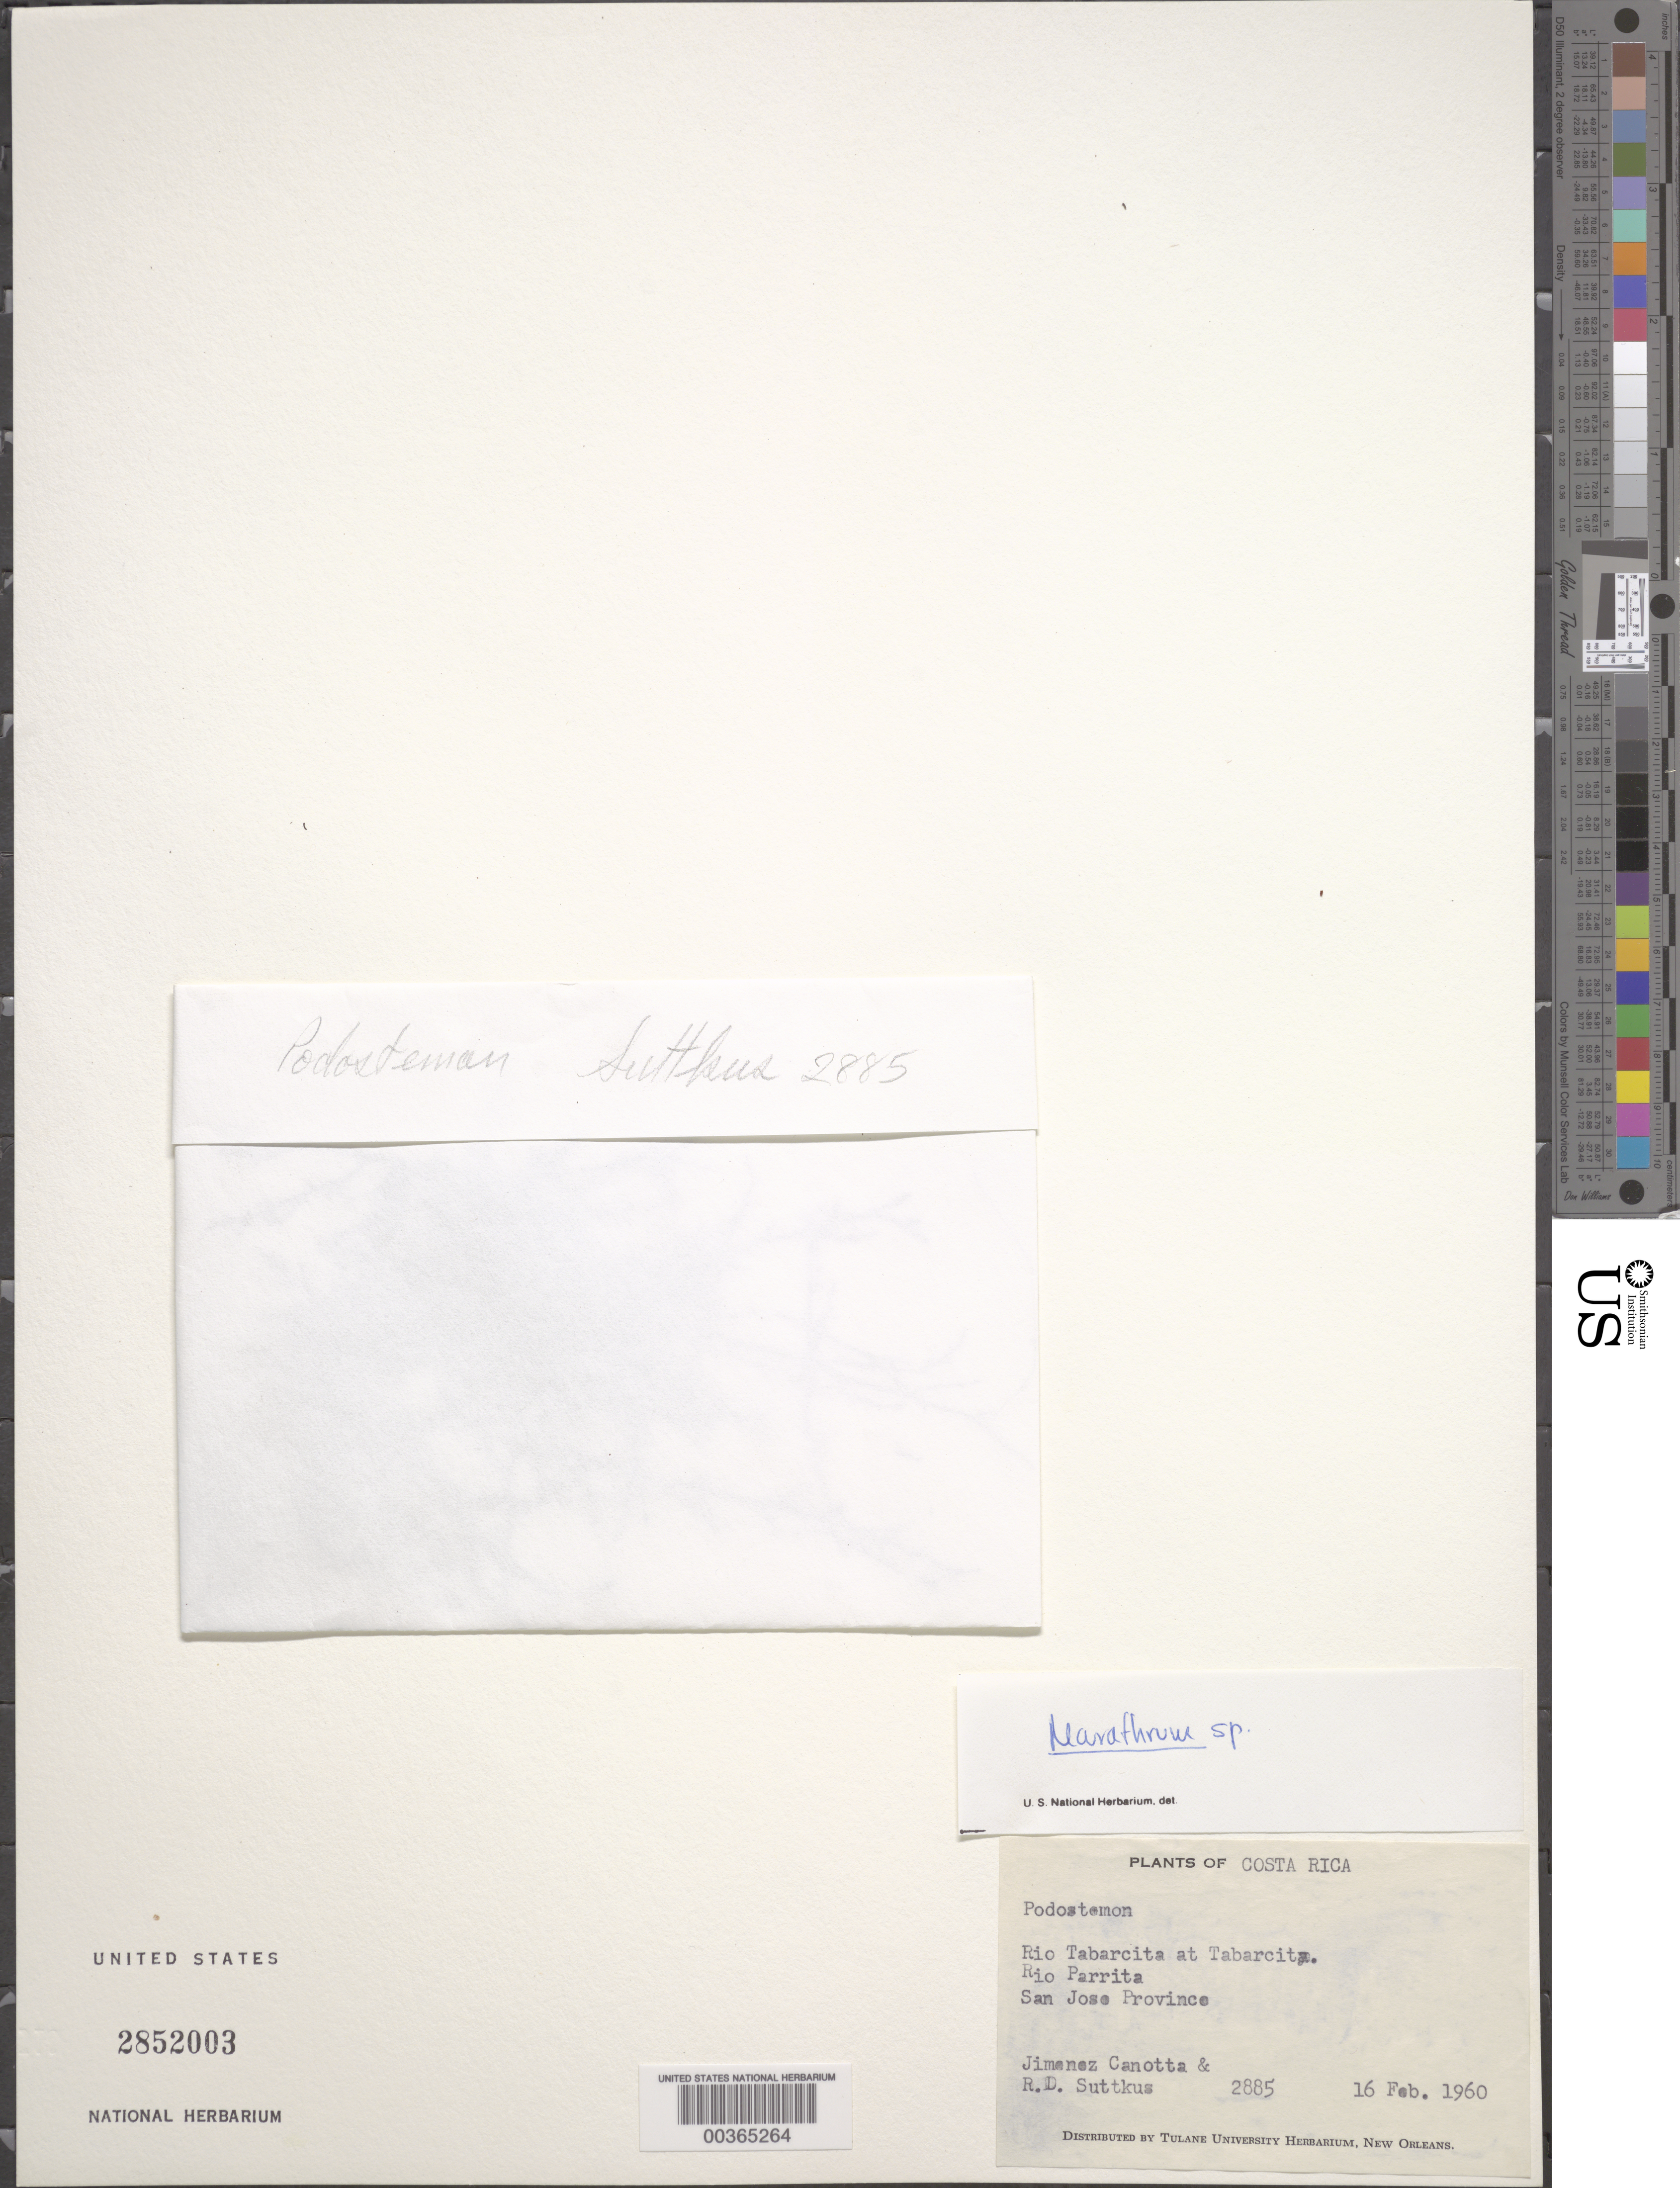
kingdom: Plantae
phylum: Tracheophyta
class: Magnoliopsida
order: Malpighiales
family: Podostemaceae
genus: Marathrum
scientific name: Marathrum sp.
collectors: R. Suttkus & S. Jimenez Canossa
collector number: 2885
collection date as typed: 16 Feb 1960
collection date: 1960-02-16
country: Costa Rica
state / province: San José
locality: Rio tabarcita at tabarcita, rio parrita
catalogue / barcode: US 2852003